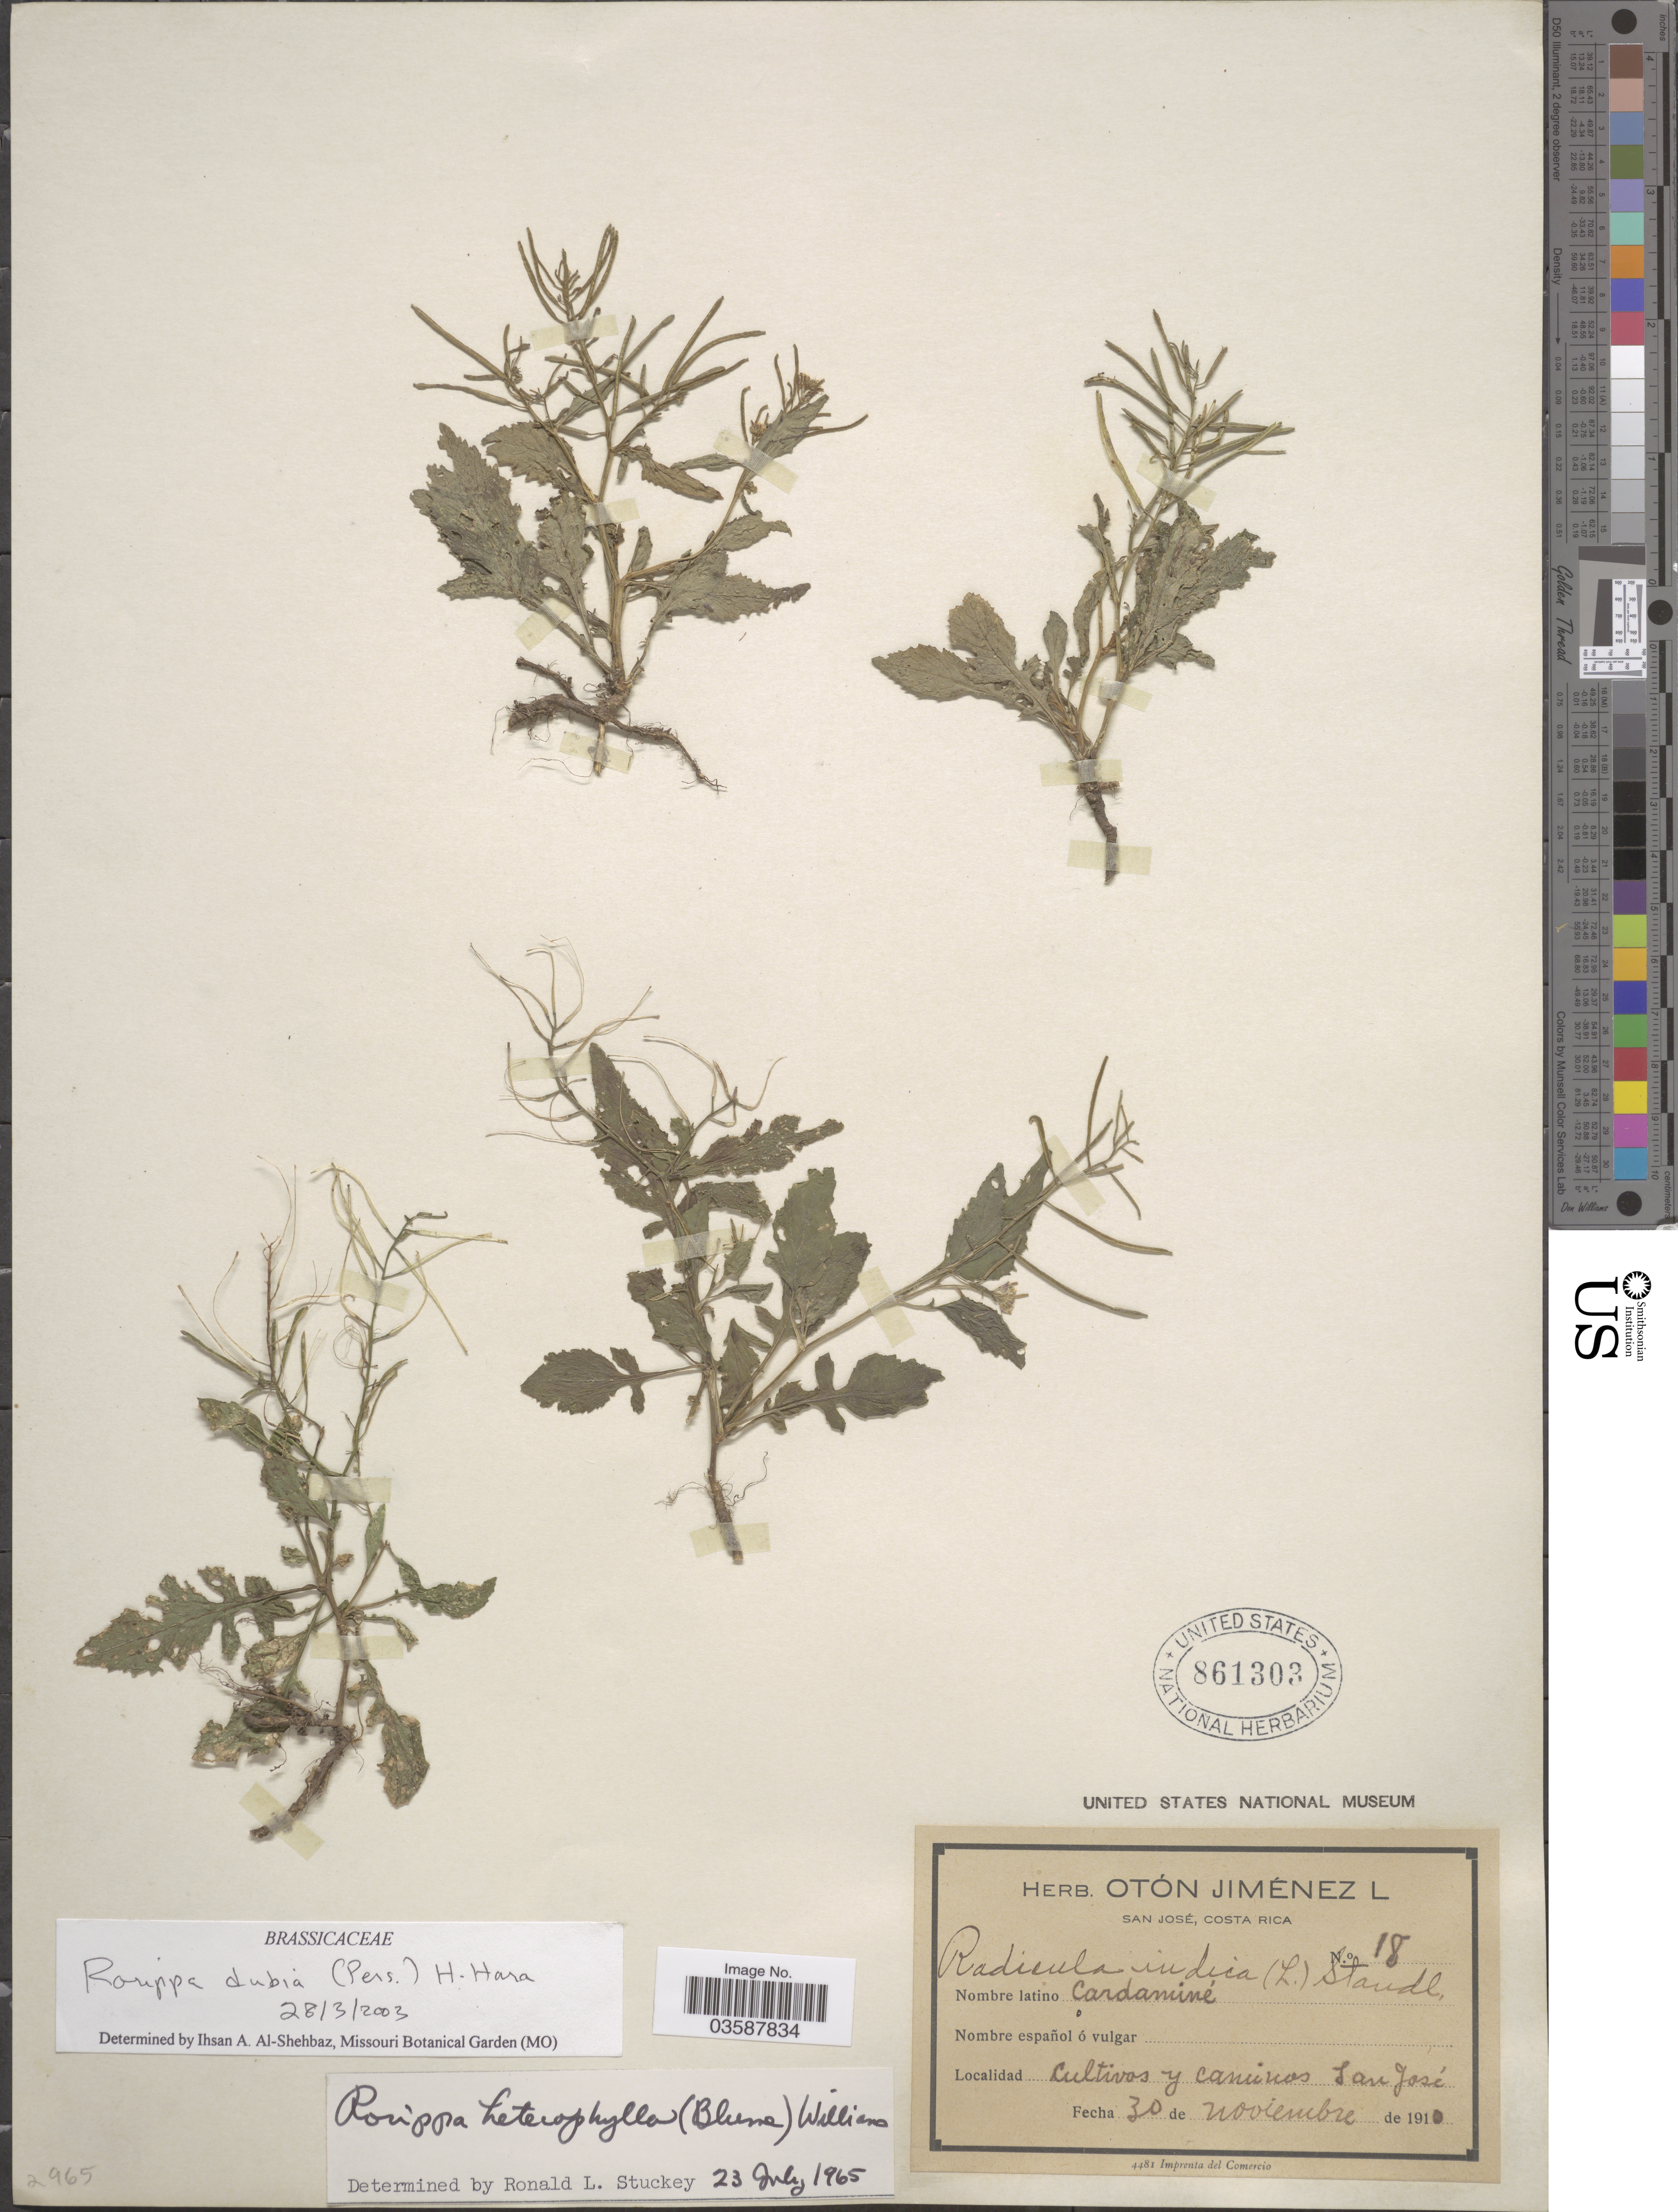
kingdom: Plantae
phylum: Tracheophyta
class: Magnoliopsida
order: Brassicales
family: Brassicaceae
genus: Rorippa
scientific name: Rorippa dubia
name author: (Pers.) H. Hara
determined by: Al-Shehbaz, I. A., (MO), Missouri Botanical Garden (UNITED STATES)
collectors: ex herb. O. Jimenez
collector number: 18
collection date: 1910-11-30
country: Costa Rica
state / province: San José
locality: Cultivos y caminos San José.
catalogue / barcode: US 861303